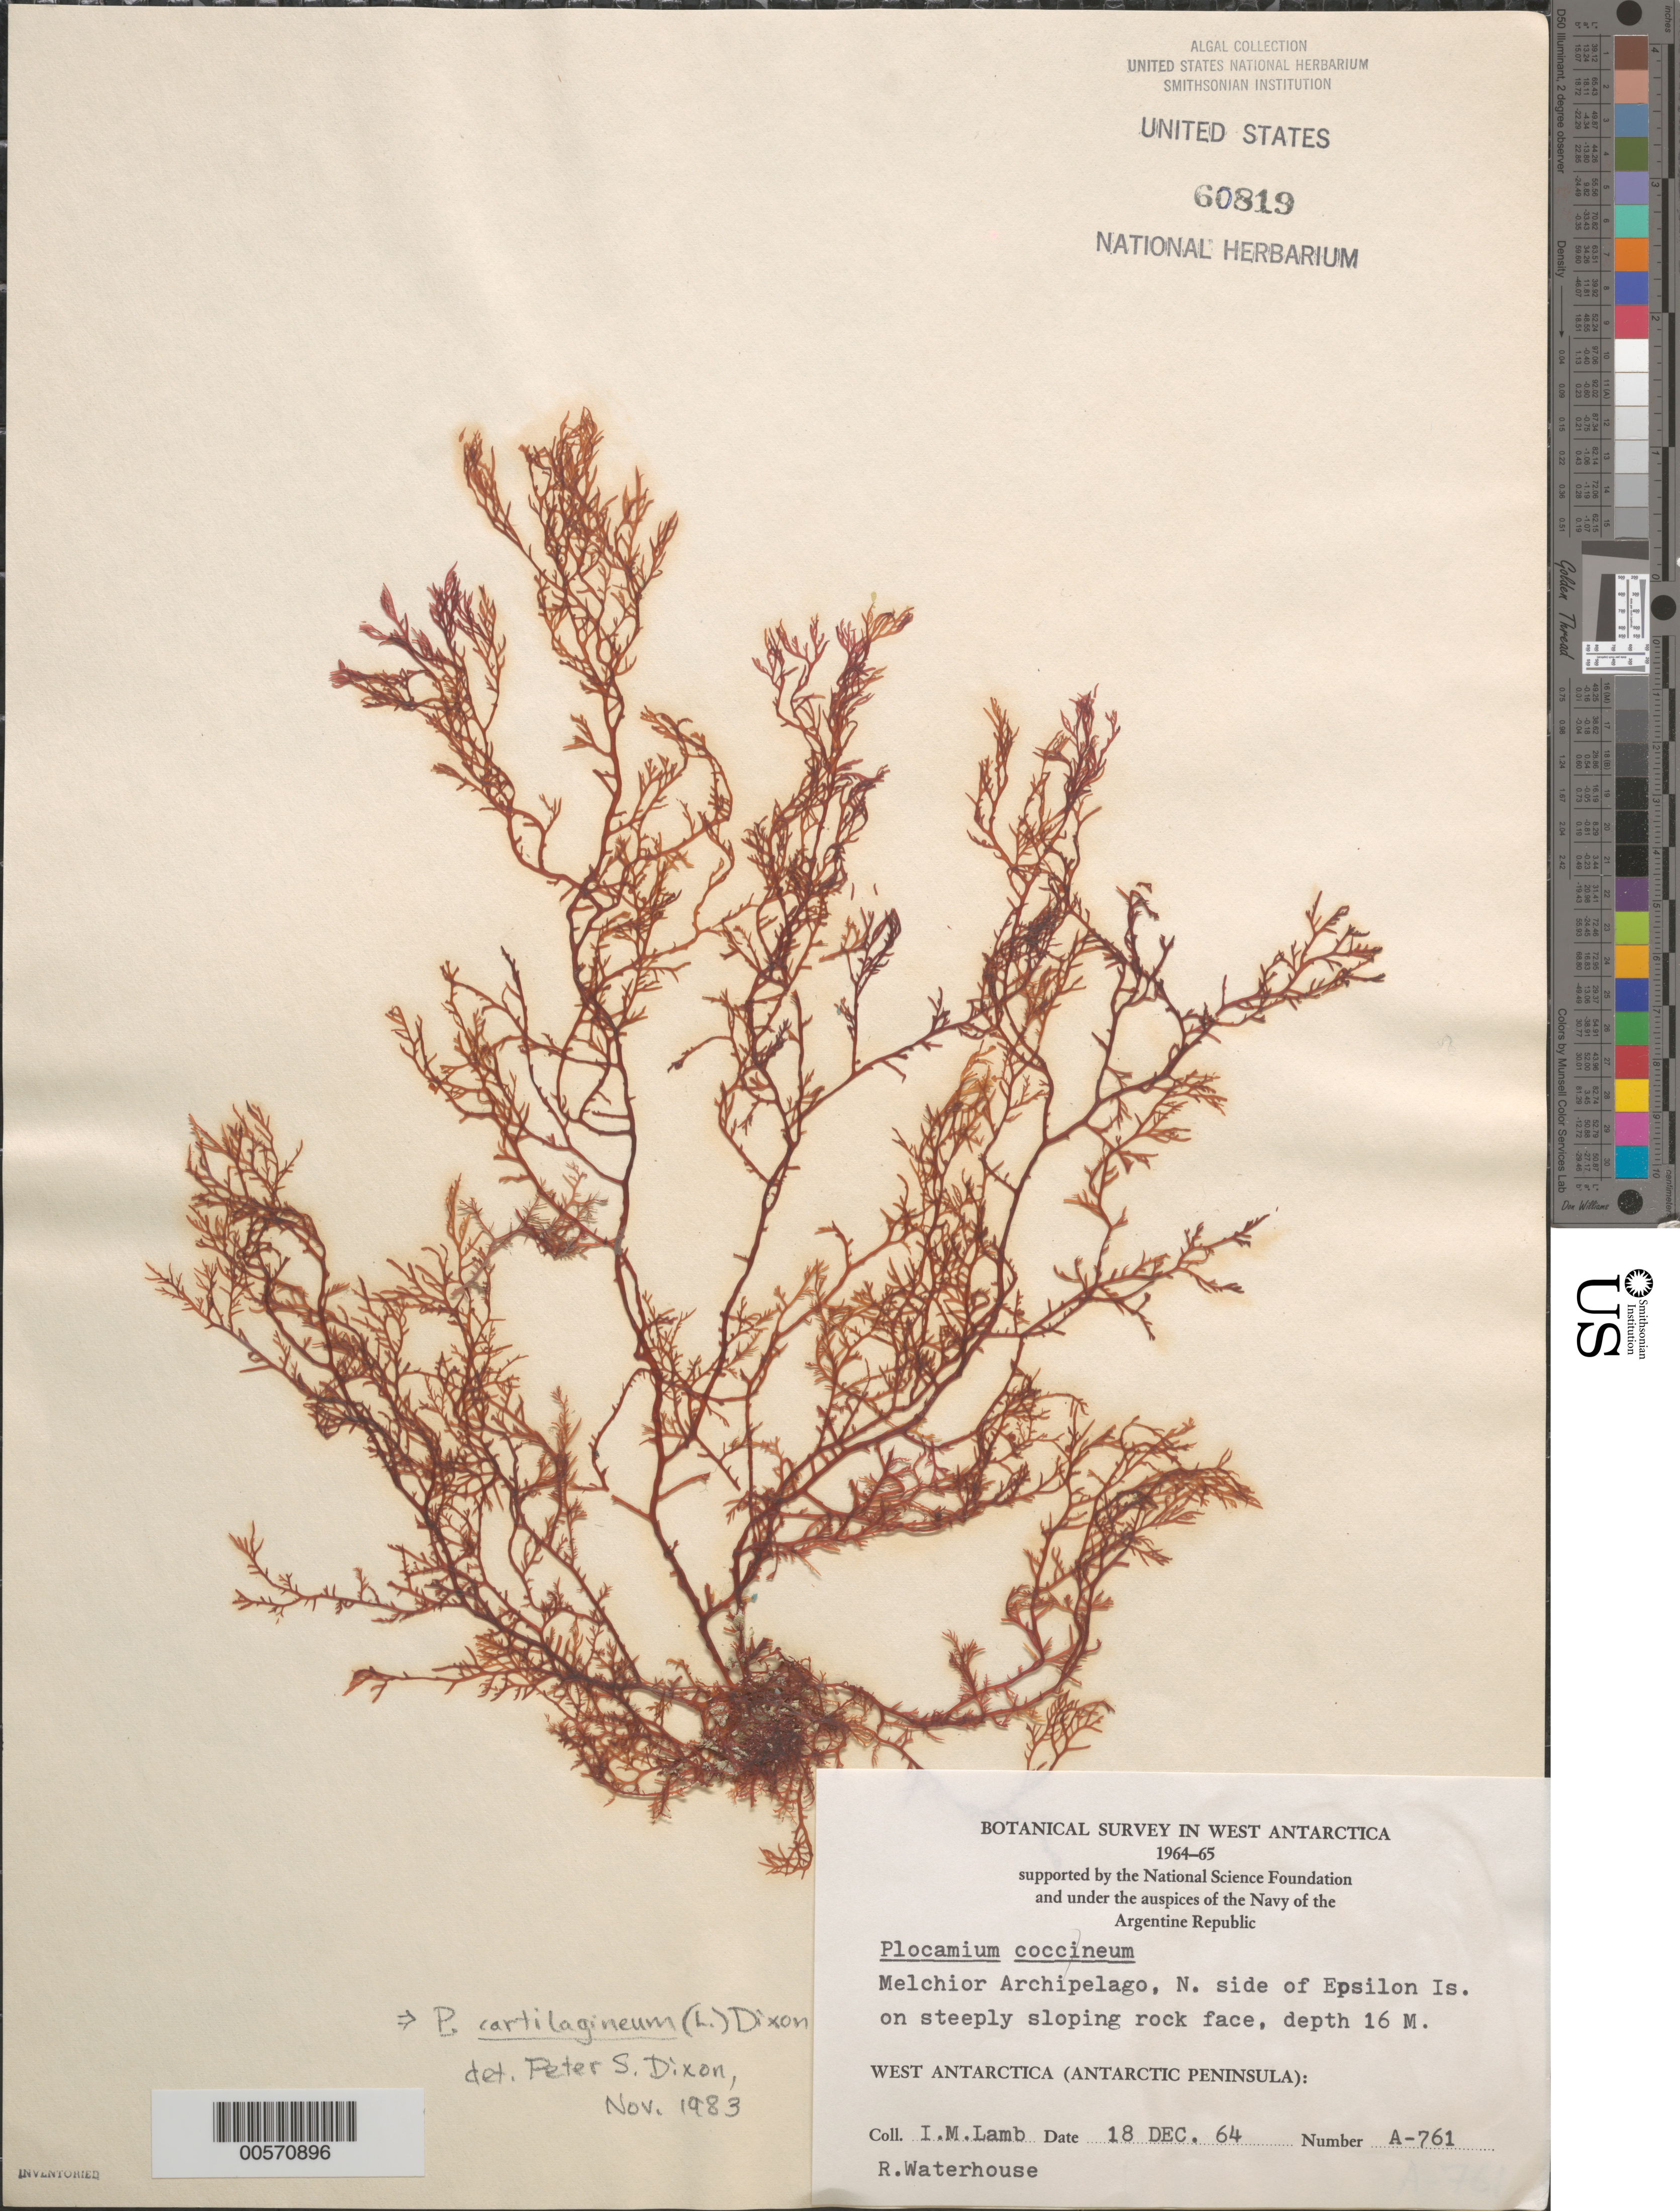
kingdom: Plantae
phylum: Rhodophyta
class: Florideophyceae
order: Plocamiales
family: Plocamiaceae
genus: Plocamium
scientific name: Plocamium cartilagineum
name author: (L.) P.S. Dixon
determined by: Dixon, P. S.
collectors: I. M. Lamb & R. Waterhouse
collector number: A-761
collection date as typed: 18 Dec 1964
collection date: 1964-12-18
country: Antarctica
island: Epsilon Island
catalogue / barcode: US 60819